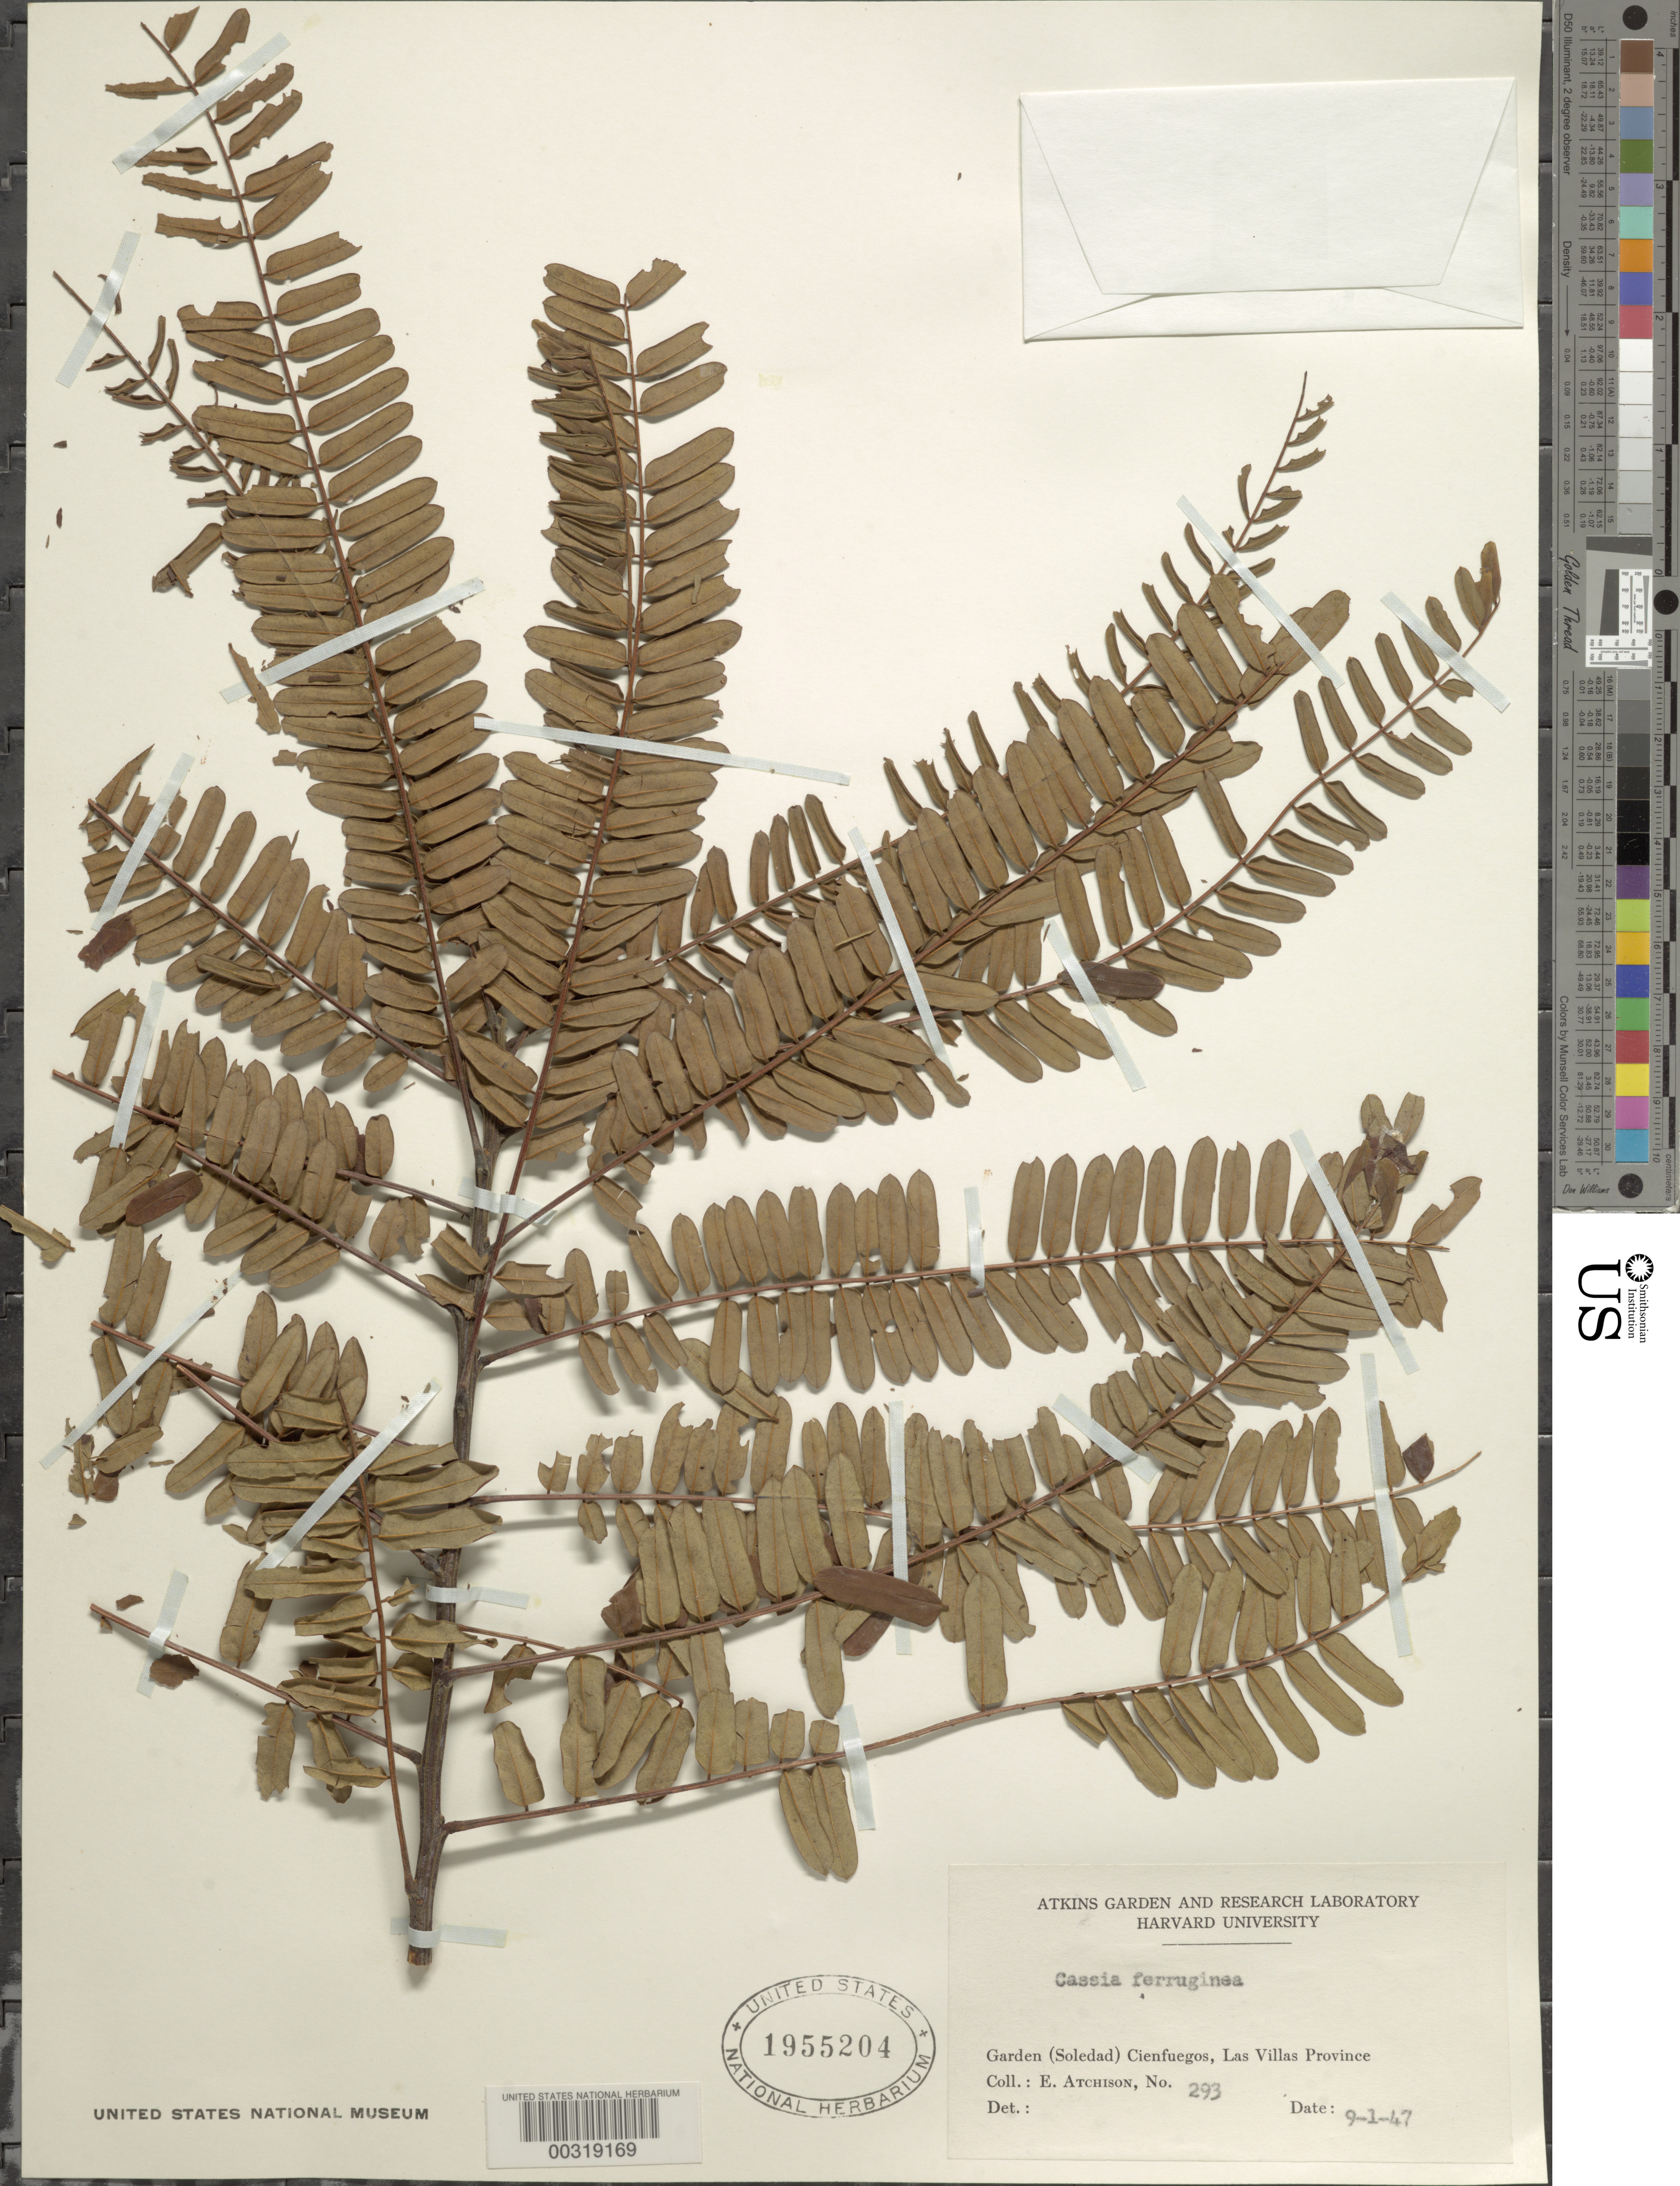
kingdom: Plantae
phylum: Tracheophyta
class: Magnoliopsida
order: Fabales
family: Fabaceae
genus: Cassia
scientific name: Cassia ferruginea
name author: (Schrad.) DC.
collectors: E. Atchison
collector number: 293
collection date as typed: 09 Jan 1947 or 01 Sep 1947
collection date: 1947-01-09 or 1947-09-01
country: Cuba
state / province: Las Villas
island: Greater Antilles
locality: Garden (soledad) cienfuegos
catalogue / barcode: US 1955204